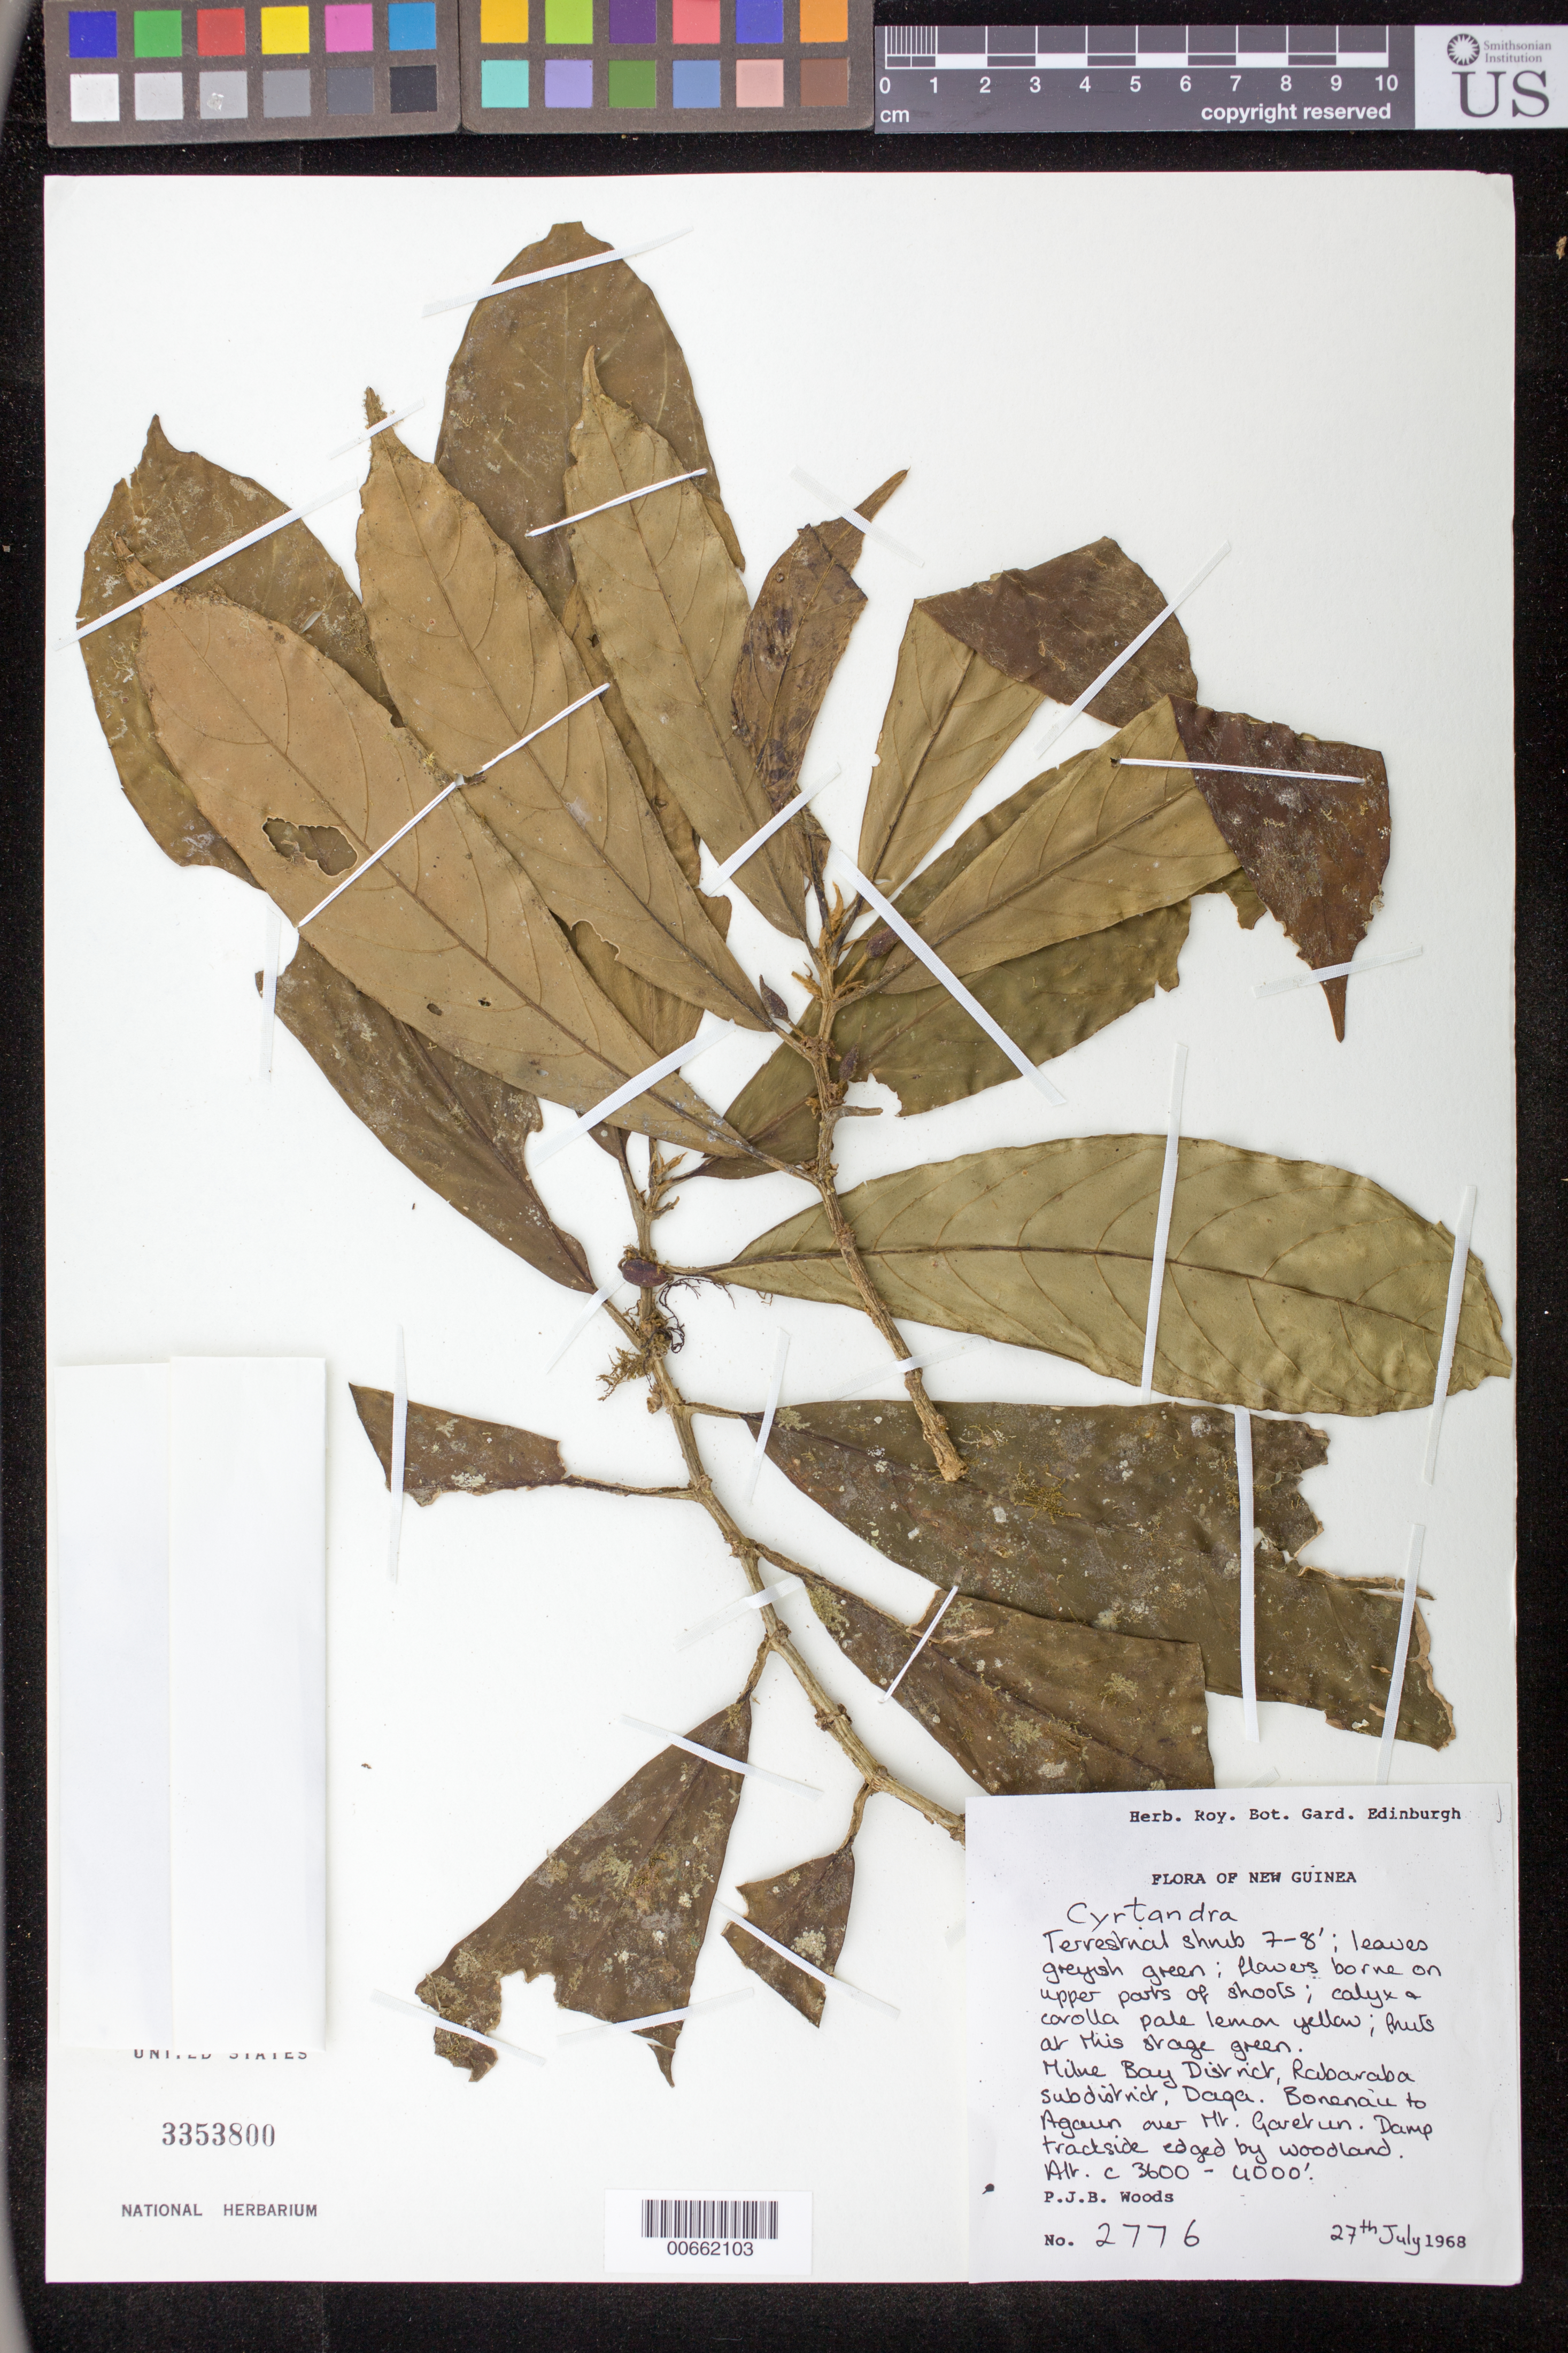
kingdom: Plantae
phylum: Tracheophyta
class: Magnoliopsida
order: Lamiales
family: Gesneriaceae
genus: Cyrtandra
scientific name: Cyrtandra sp.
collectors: P. Woods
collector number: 2776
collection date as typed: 27 Jul 1968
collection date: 1968-07-27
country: Papua New Guinea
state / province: Milne Bay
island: New Guinea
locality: Milne Bay District, Rabaraba subdistrict, Daga, Bonenau to Agaun over Mt. Garetun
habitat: Damp trackside edged by woodland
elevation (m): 1097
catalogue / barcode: US 3353800